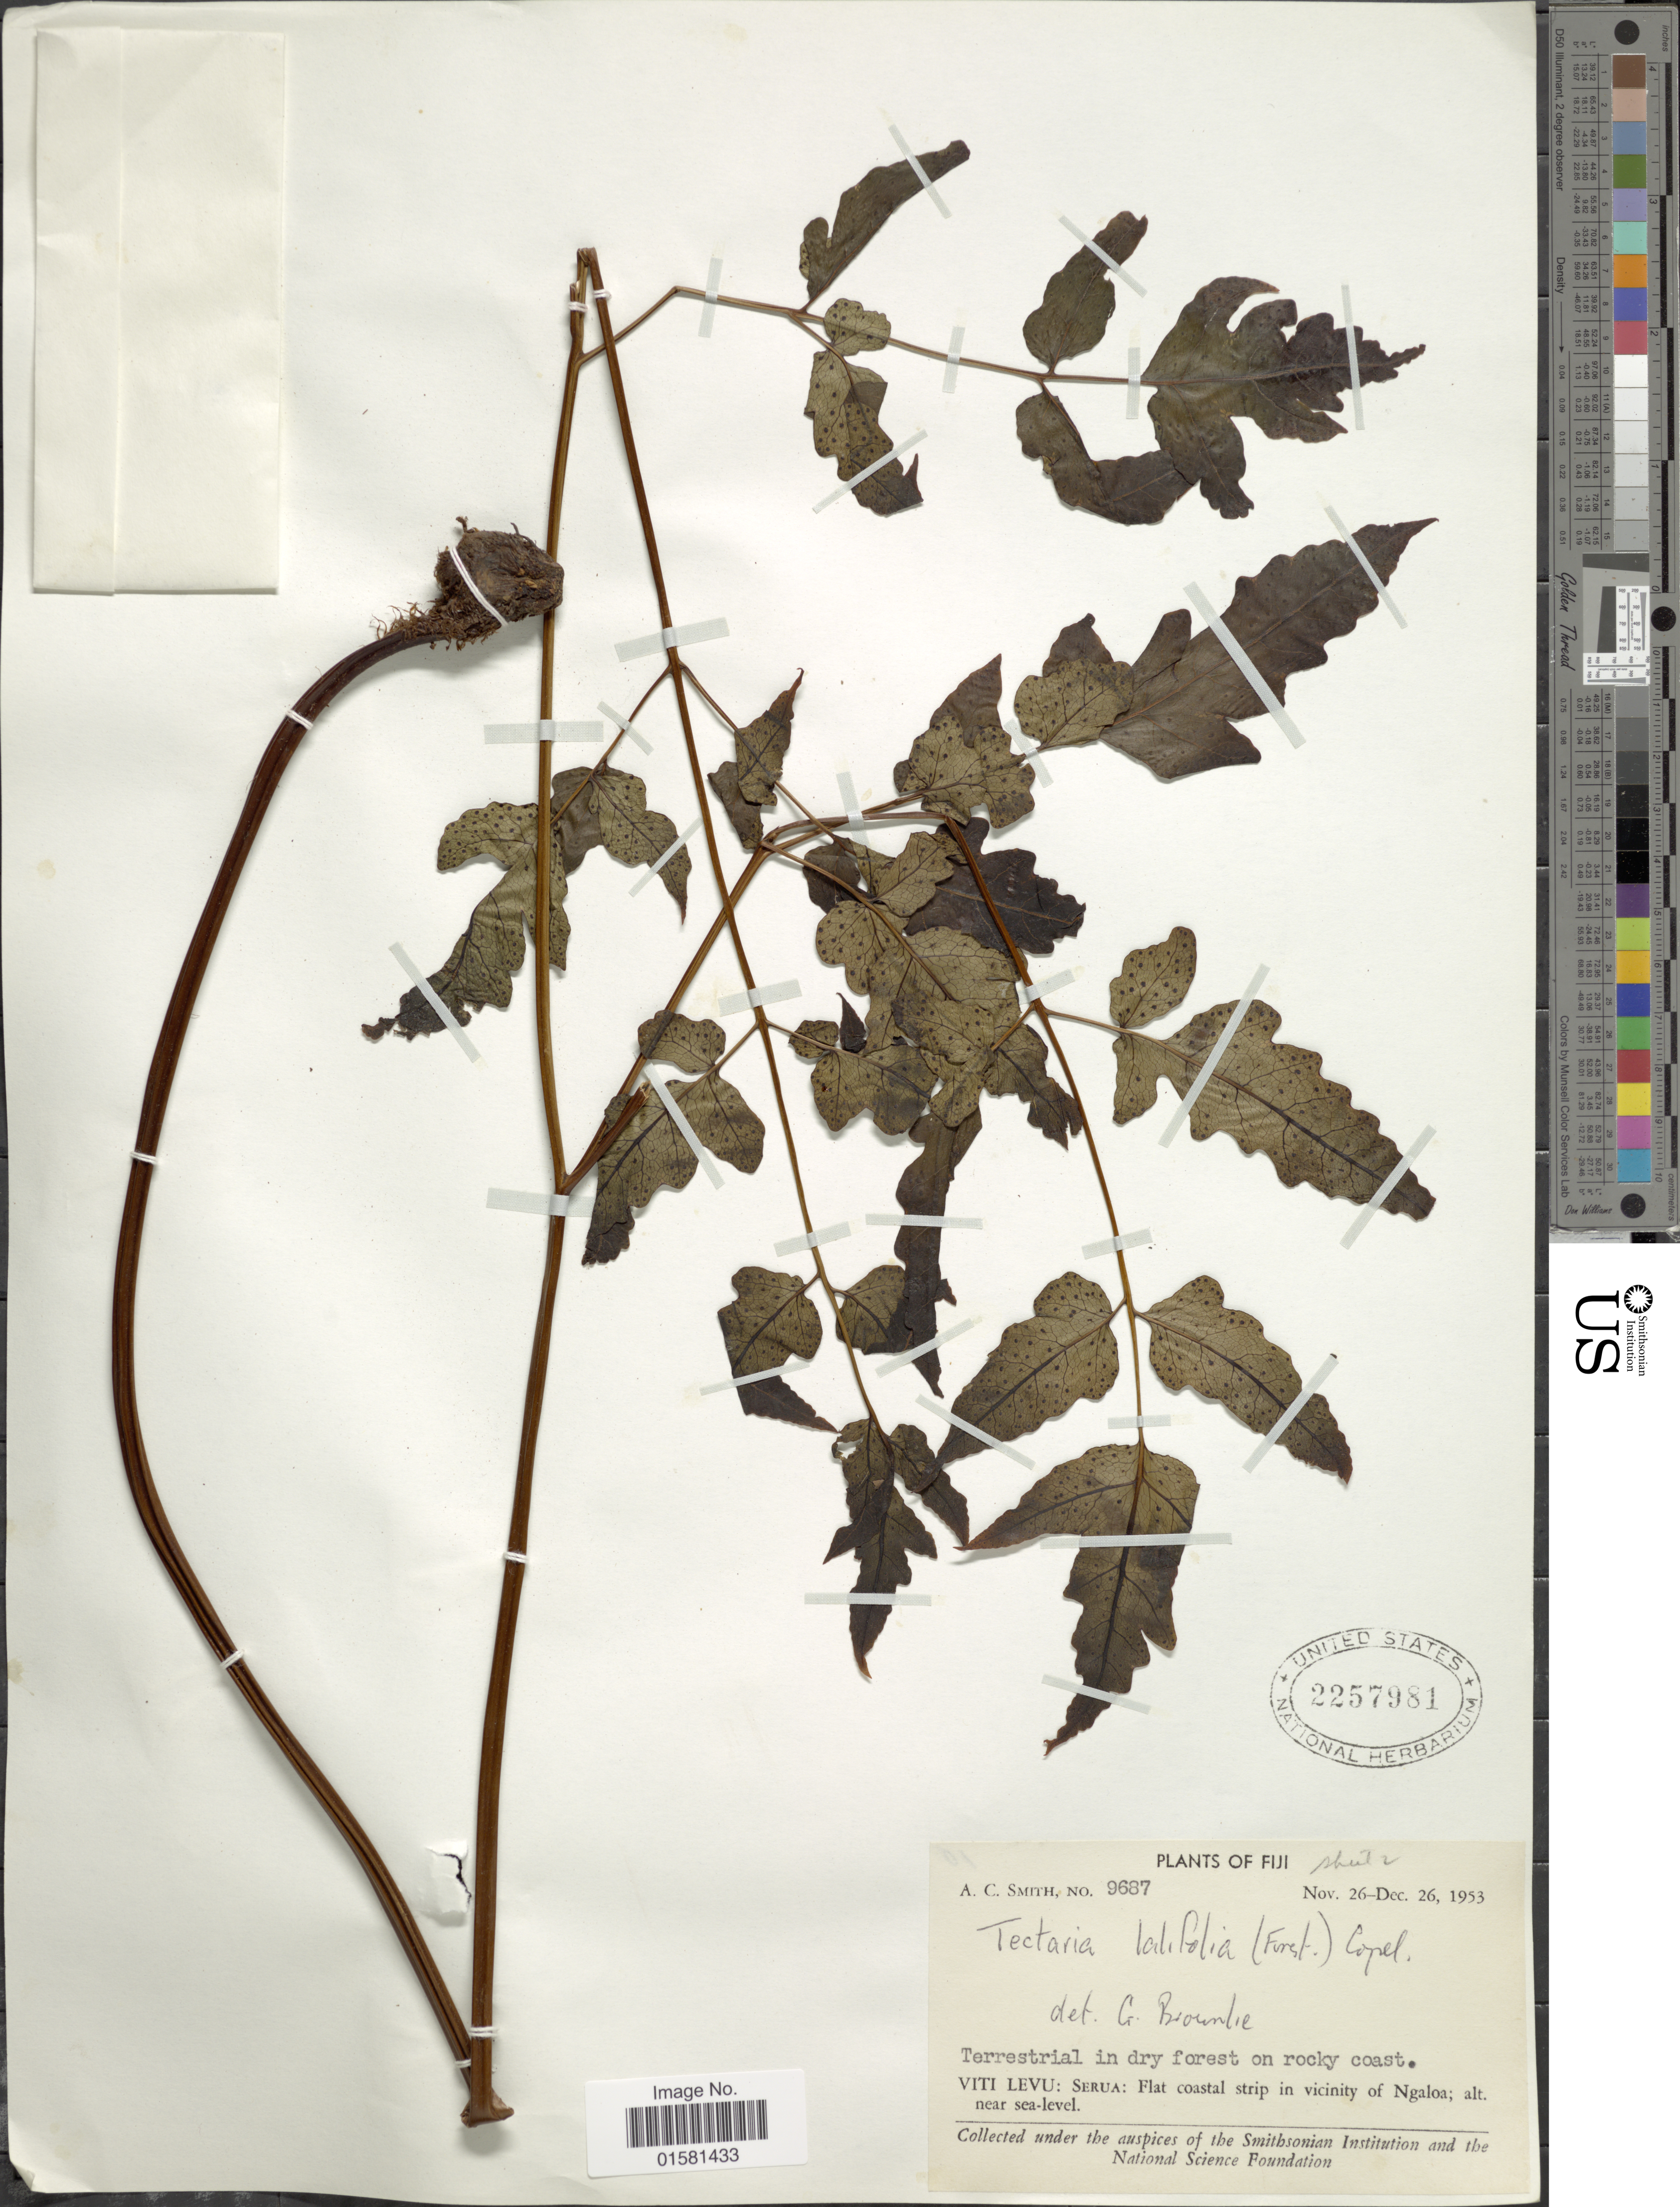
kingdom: Plantae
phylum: Tracheophyta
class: Polypodiopsida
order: Polypodiales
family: Tectariaceae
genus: Tectaria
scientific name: Tectaria latifolia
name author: (G. Forst.) Copel.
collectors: A. C. Smith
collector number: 9687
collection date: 1953-11-26/1953-12-26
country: Fiji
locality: Fiji, Viti Levu: Serua: Flat coastal strip in vicinity of Ngaloa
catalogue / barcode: US 2257981